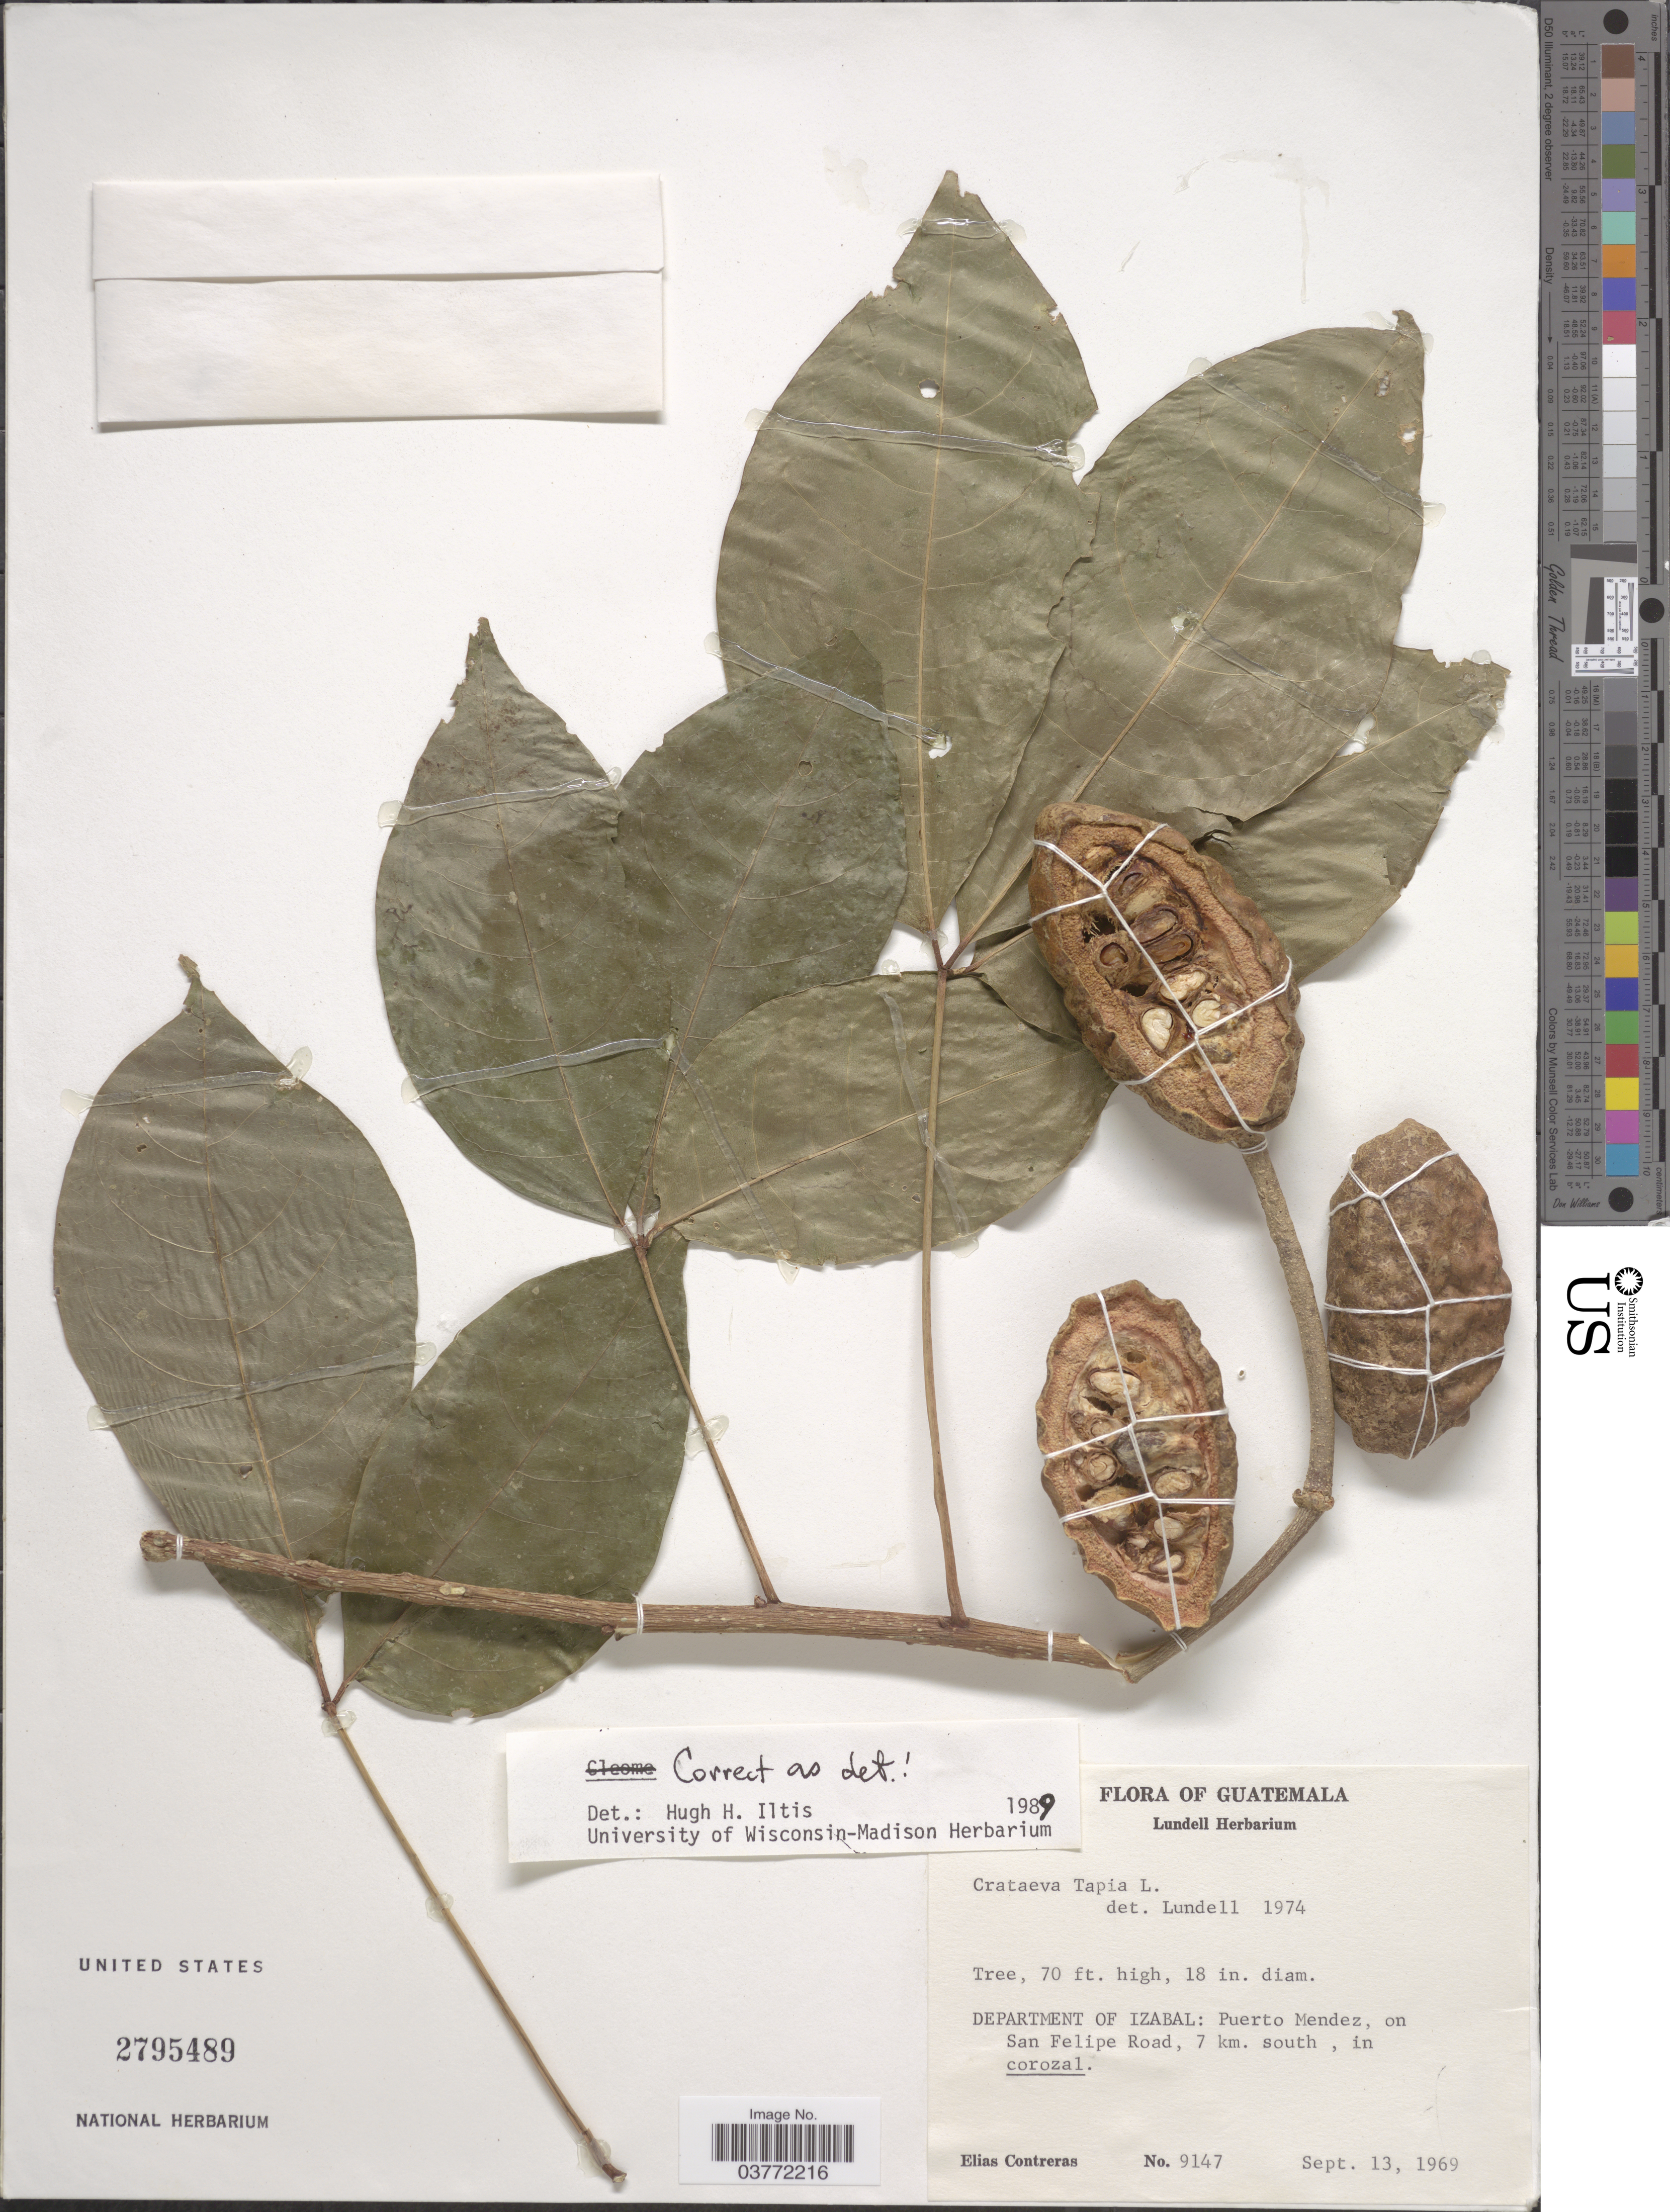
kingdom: Plantae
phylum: Tracheophyta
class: Magnoliopsida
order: Brassicales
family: Capparaceae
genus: Crateva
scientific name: Crateva tapia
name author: L.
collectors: E. Contreras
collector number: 9147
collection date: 1969-09-13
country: Guatemala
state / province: Izabal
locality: Department of Izabal: Puerto Mendez, on San Felipe Road, 7 km. south.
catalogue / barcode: US 2795489